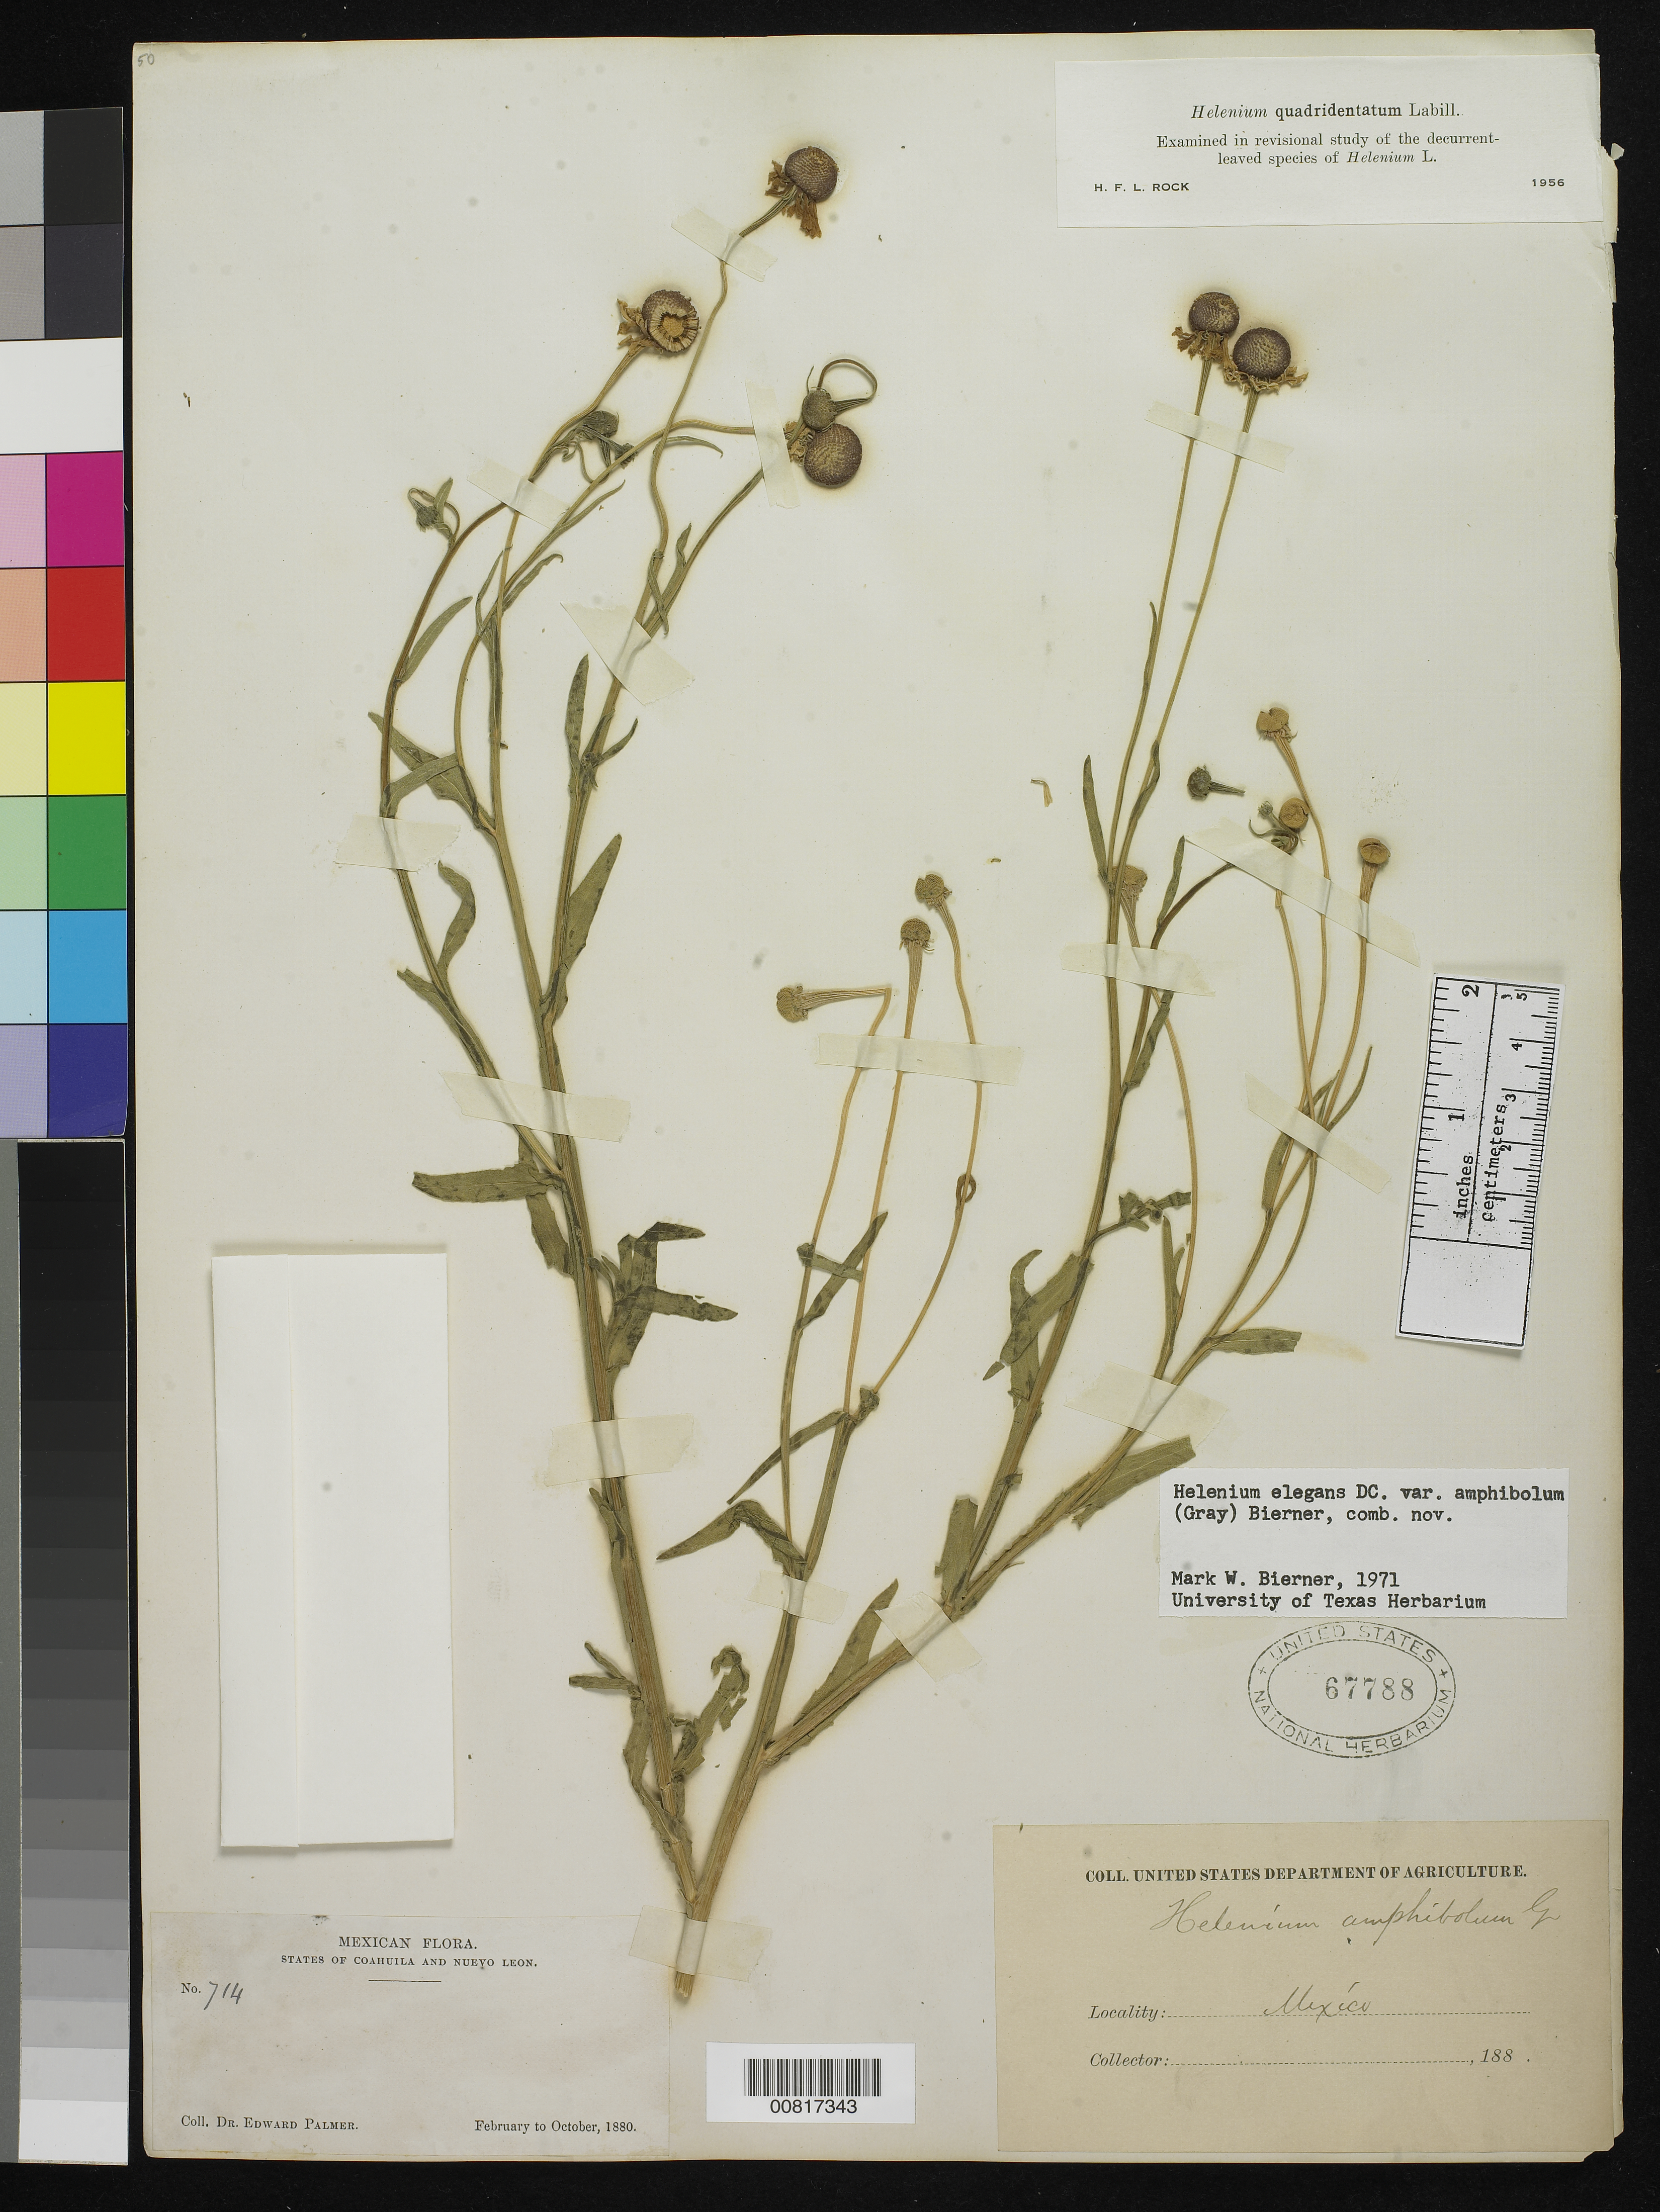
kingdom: Plantae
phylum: Tracheophyta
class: Magnoliopsida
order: Asterales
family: Asteraceae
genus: Helenium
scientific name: Helenium elegans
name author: DC.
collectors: E. Palmer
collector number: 714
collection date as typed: Feb 1880 to -- Oct 1880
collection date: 1880-02/1880-10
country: Mexico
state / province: Coahuila / Nuevo León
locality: States of Coahuila and Nuevo León.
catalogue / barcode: US 67788